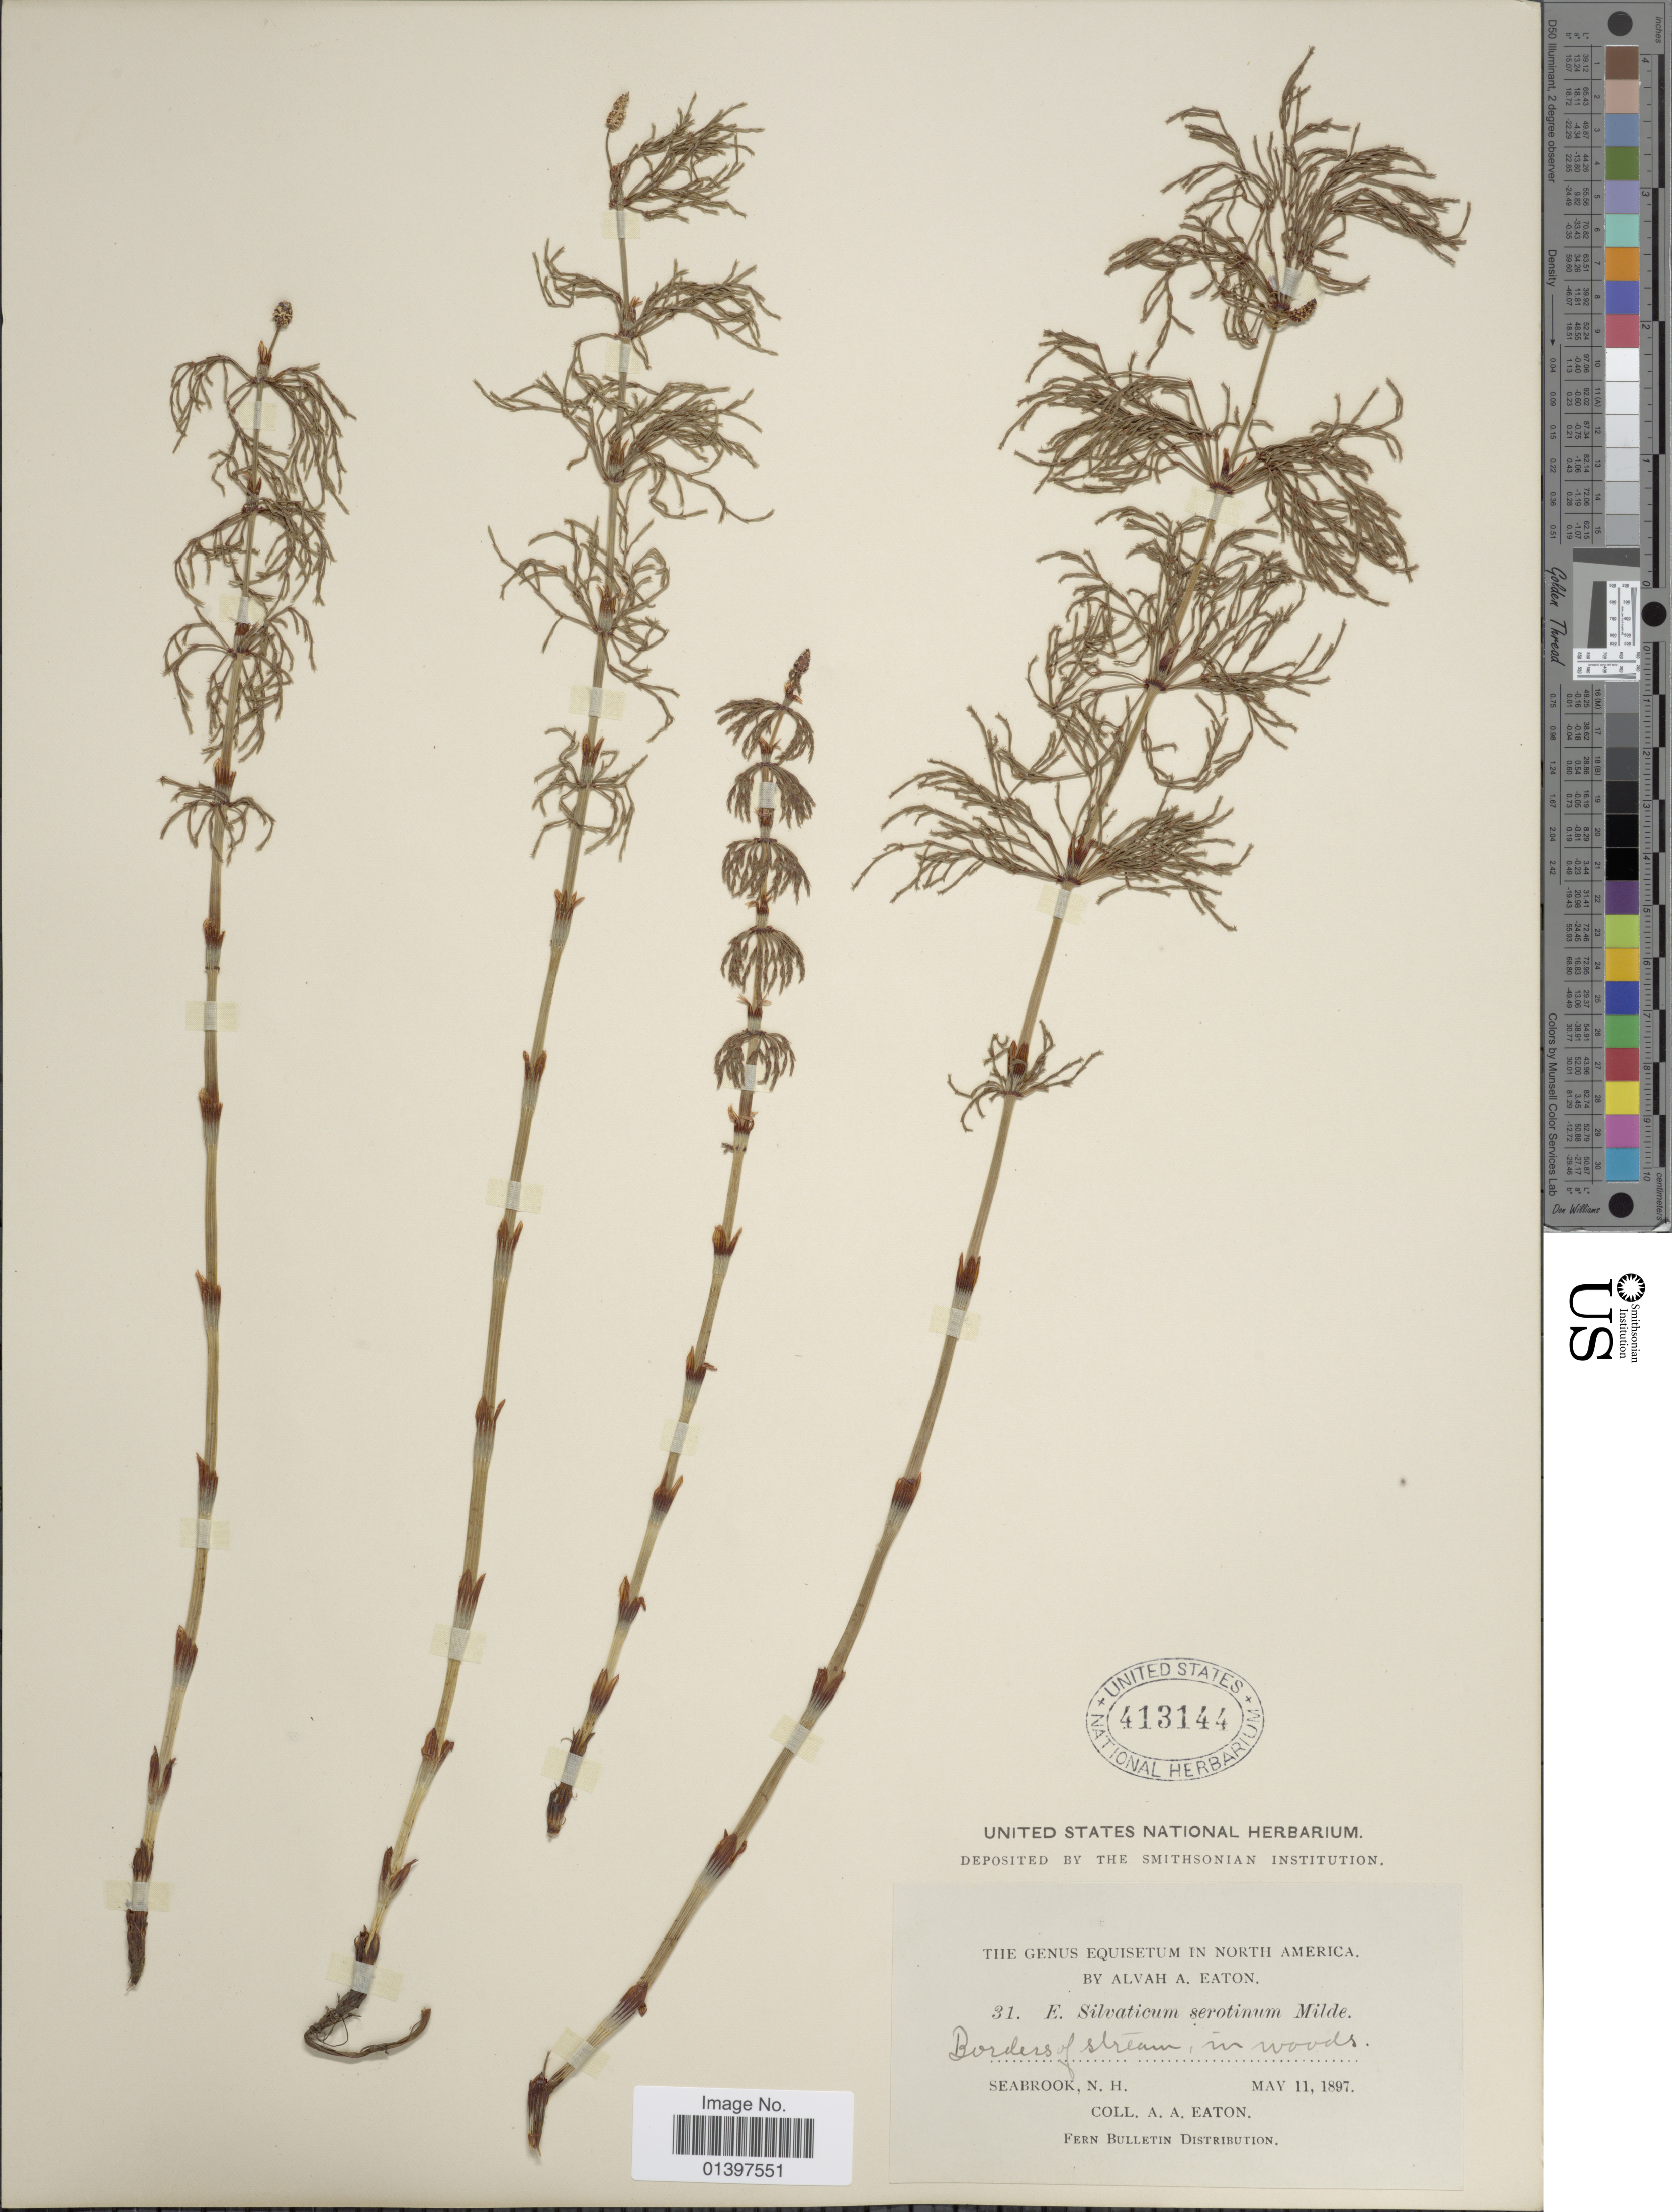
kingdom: Plantae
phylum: Tracheophyta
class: Polypodiopsida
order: Equisetales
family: Equisetaceae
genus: Equisetum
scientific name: Equisetum sylvaticum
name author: L.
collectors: A. A. Eaton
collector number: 31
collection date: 1897-05-11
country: United States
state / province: New Hampshire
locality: Seabrook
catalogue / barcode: US 413144